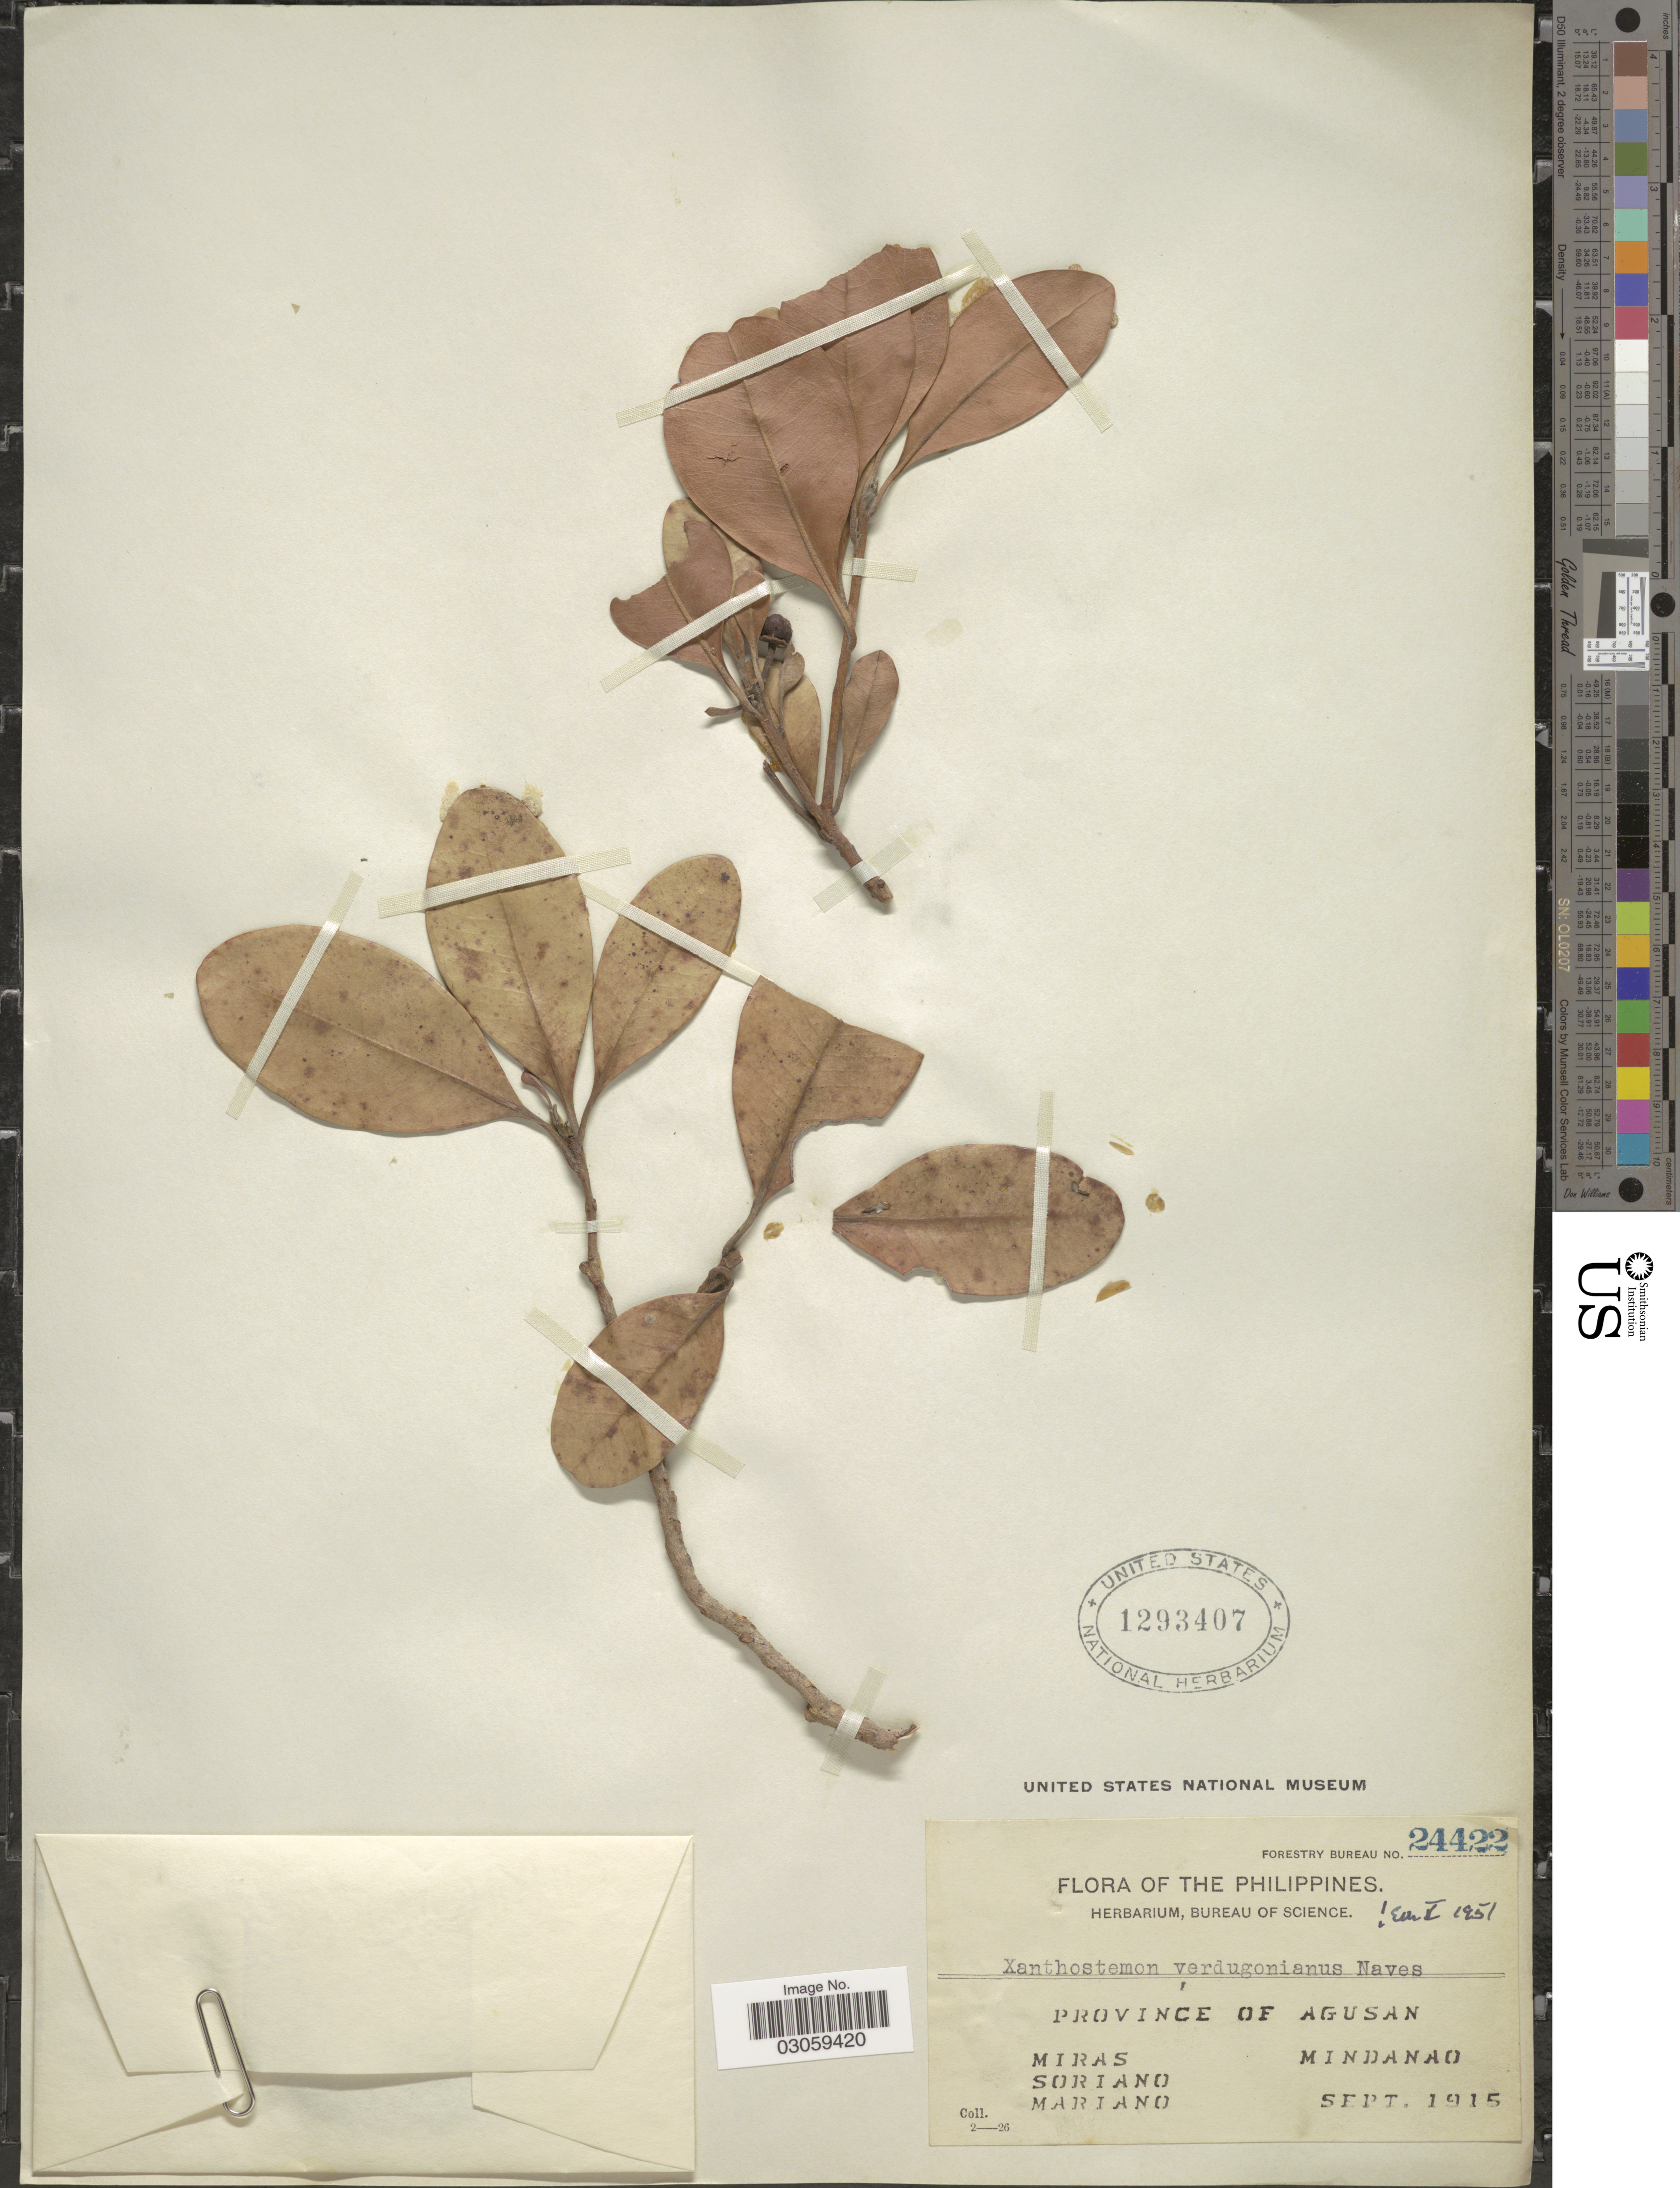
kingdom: Plantae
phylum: Tracheophyta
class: Magnoliopsida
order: Myrtales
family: Myrtaceae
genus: Xanthostemon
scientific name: Xanthostemon verdugonianus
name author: Náves ex Fern.-Vill.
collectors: Miras, -. Soriano & -. Mariano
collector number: Forestry Bureau 24422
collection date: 1915-09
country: Philippines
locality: Province of Agusan. Mindanao.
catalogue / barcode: US 1293407